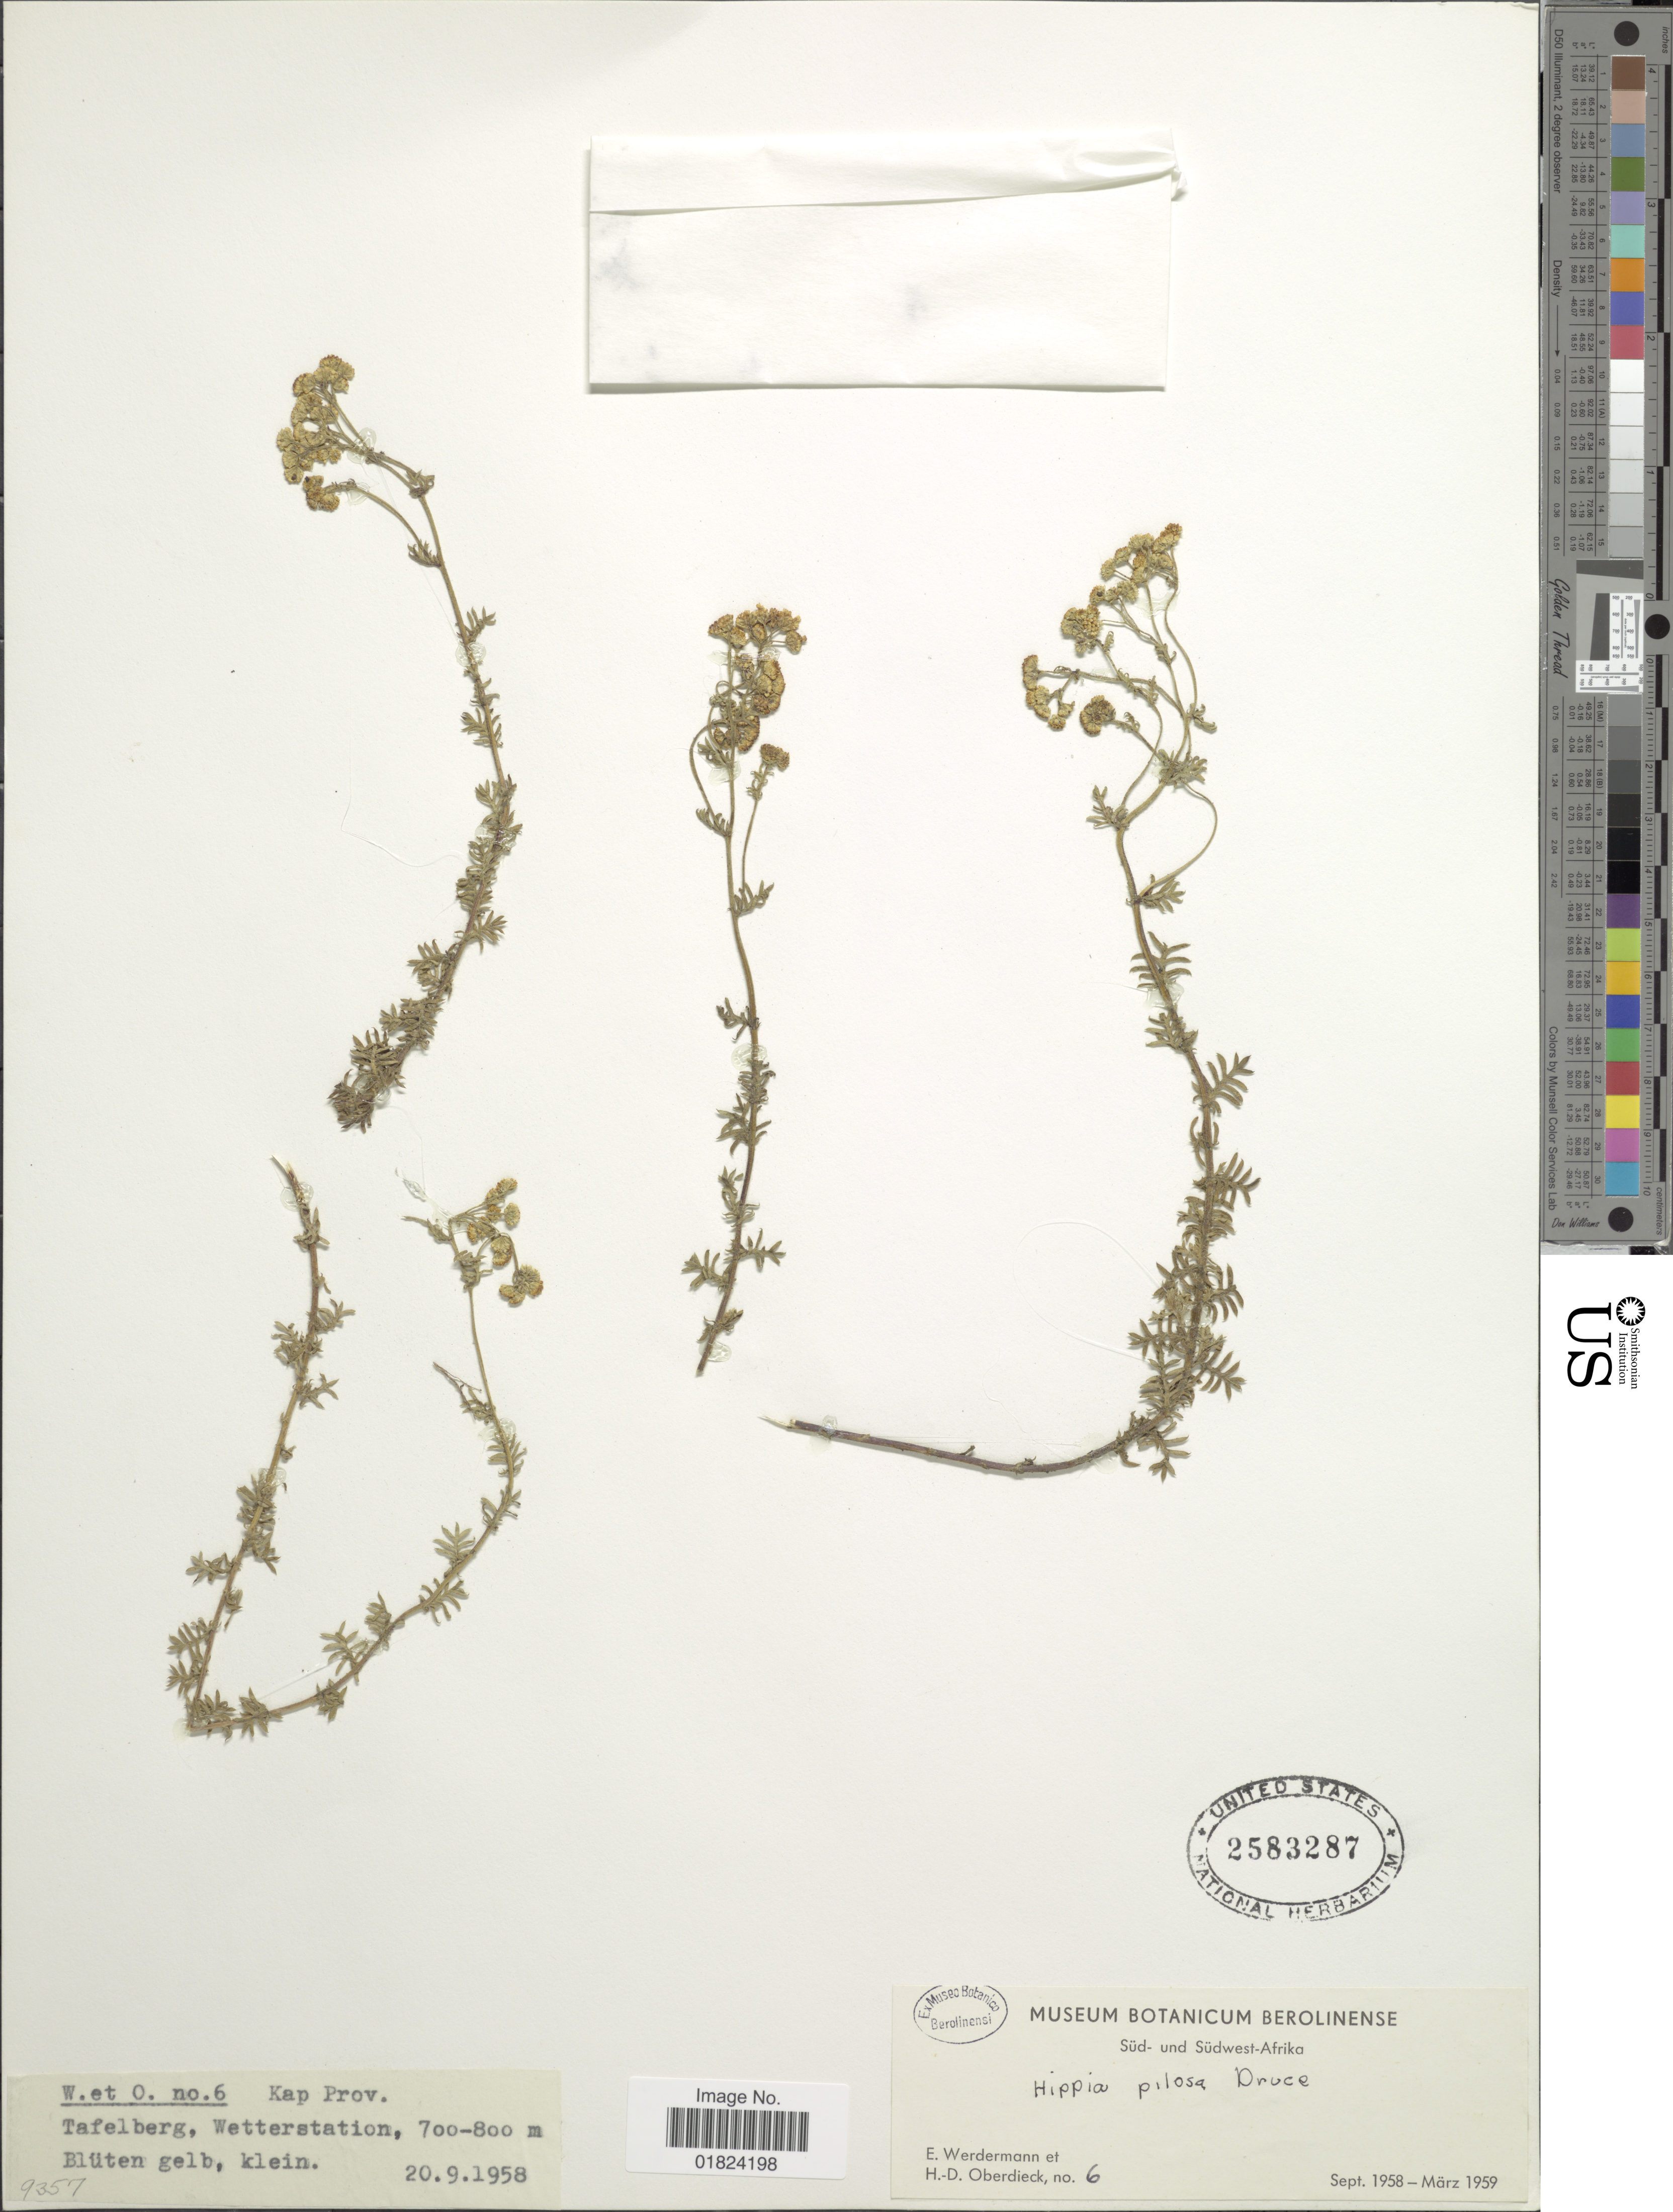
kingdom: Plantae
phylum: Tracheophyta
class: Magnoliopsida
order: Asterales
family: Asteraceae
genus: Hippia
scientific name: Hippia pilosa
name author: Druce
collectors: E. Werdermann & H. Oberdieck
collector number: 6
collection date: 1958-09-20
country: South Africa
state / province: Western Cape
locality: Tafelberg, Wetterstation, Blüten gelb, klein.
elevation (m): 700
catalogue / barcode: US 2583287